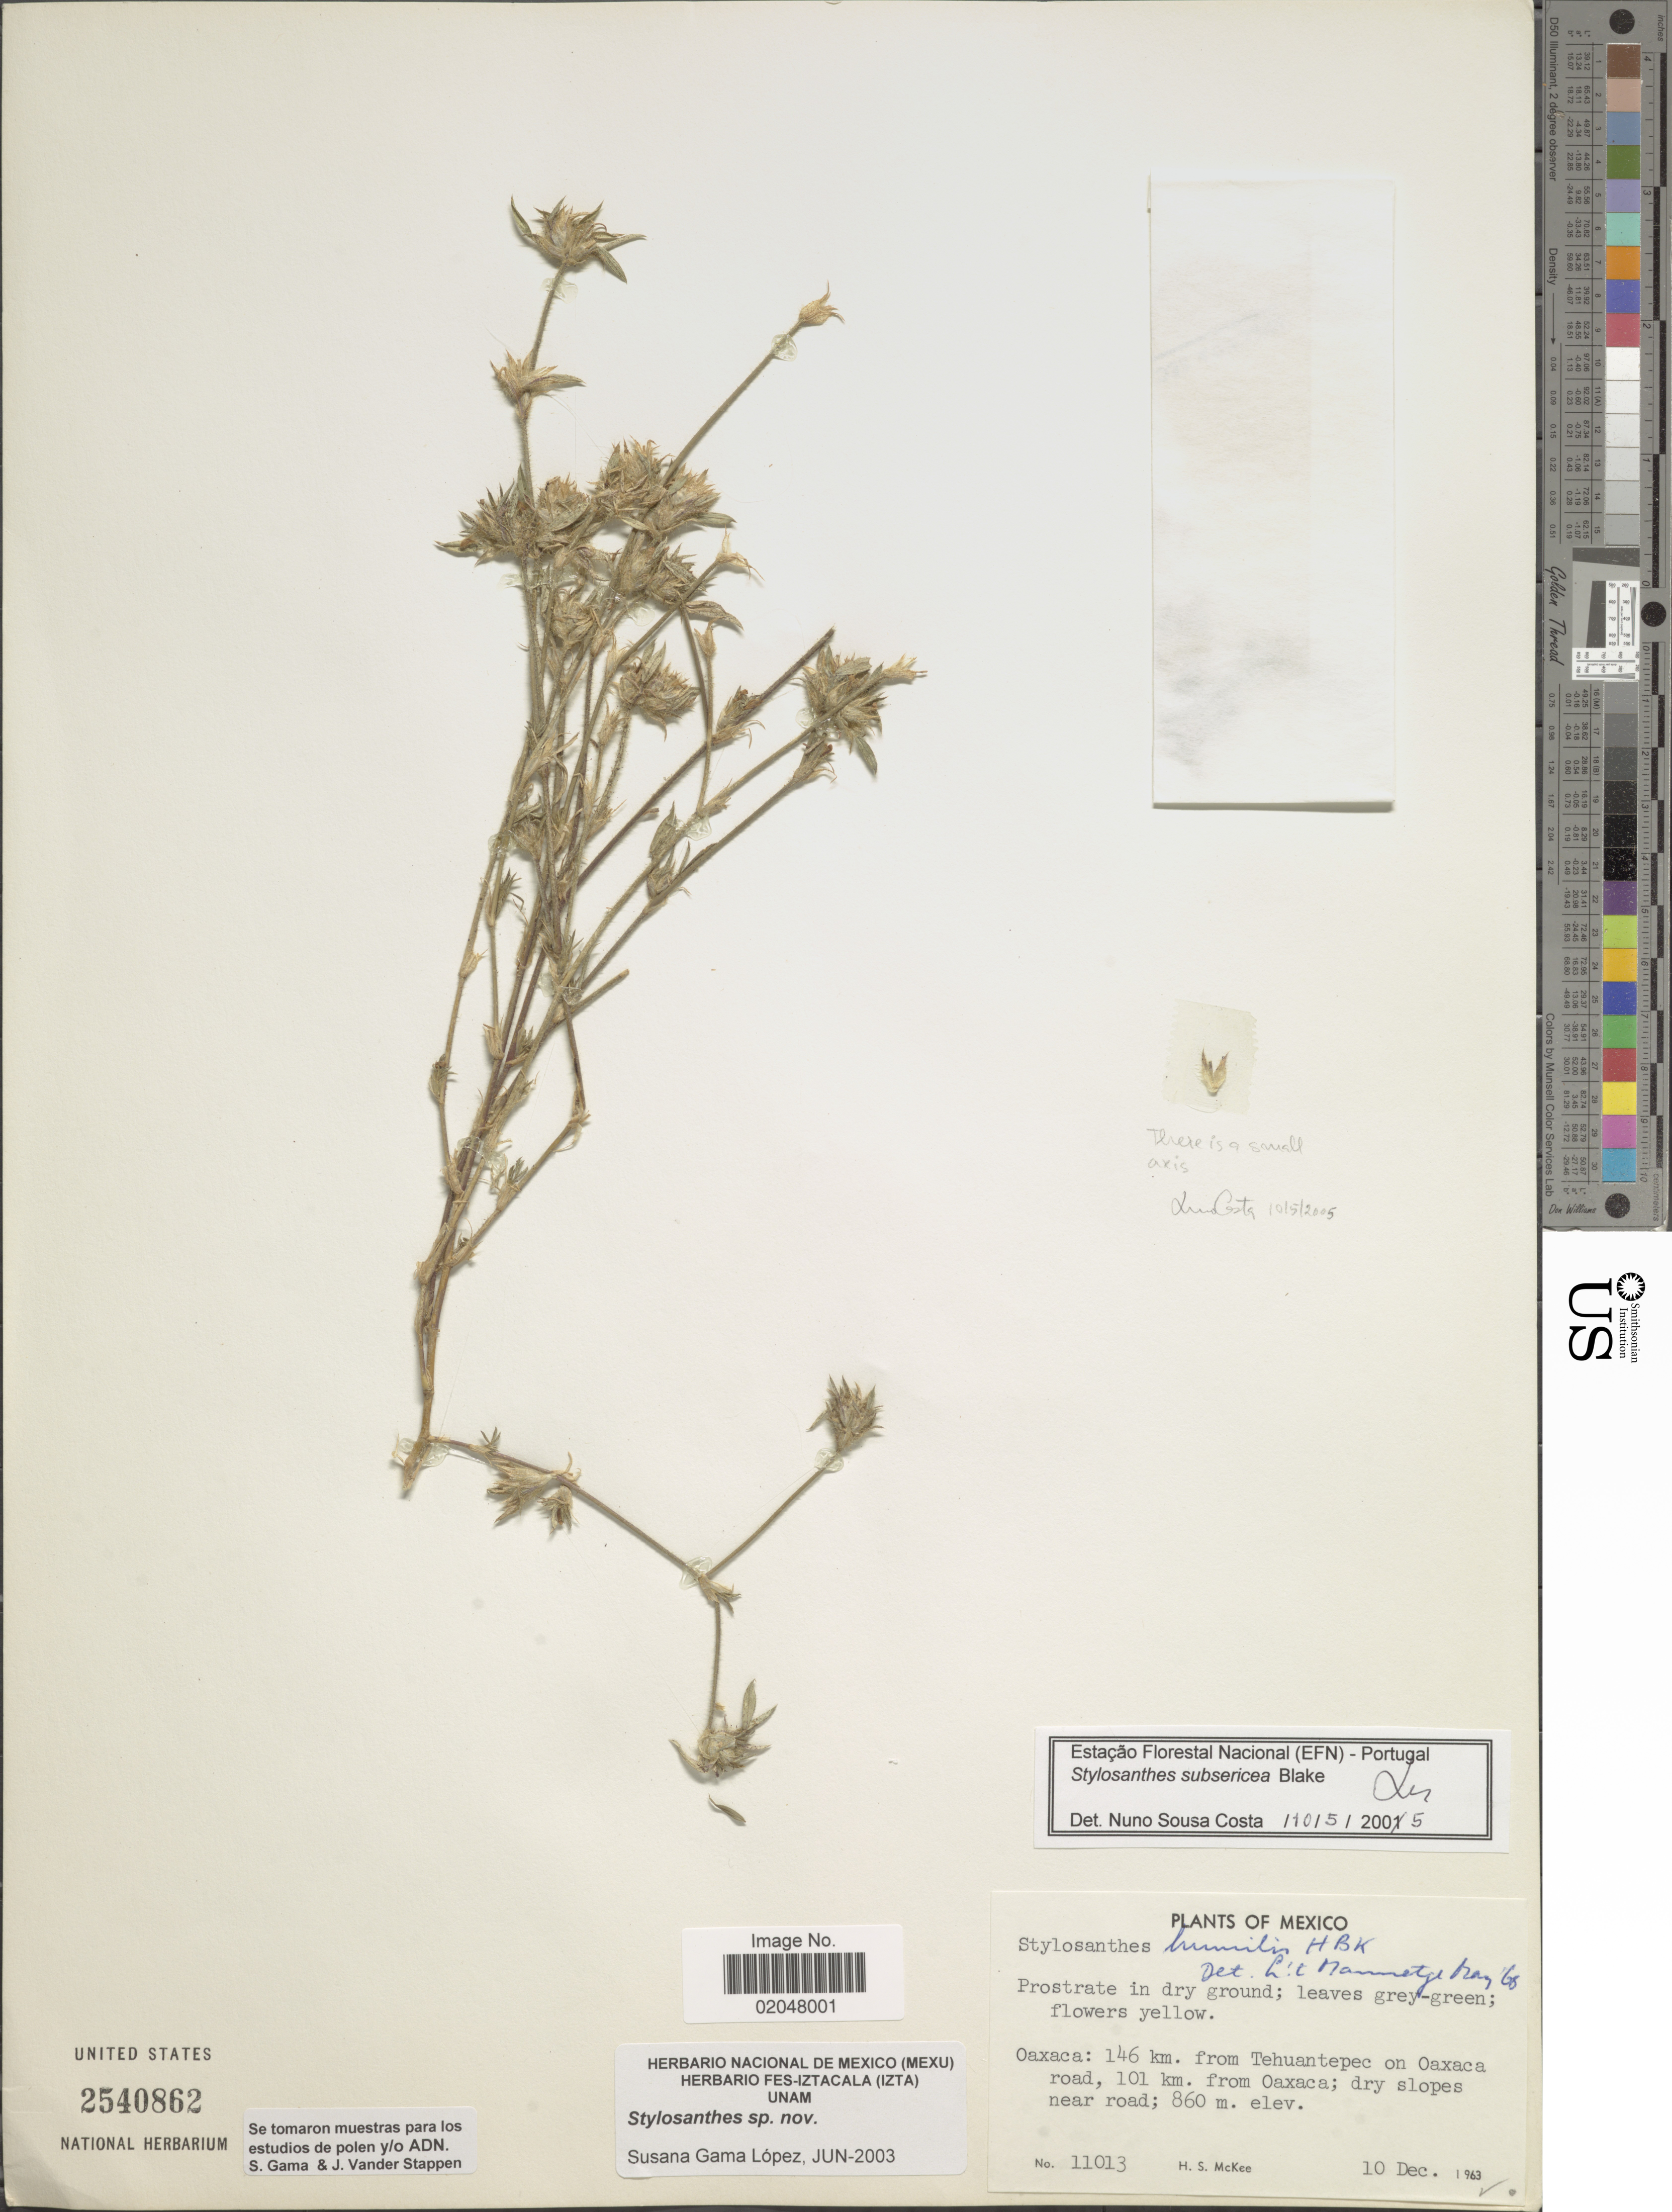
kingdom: Plantae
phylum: Tracheophyta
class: Magnoliopsida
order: Fabales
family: Fabaceae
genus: Stylosanthes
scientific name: Stylosanthes subsericea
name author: S.F. Blake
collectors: H. S. McKee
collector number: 11013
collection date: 1963-12-10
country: Mexico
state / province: Oaxaca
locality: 146 km. from Tehuantepec on Oaxaca road, 101 km from Oaxaca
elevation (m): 860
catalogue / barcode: US 2540862